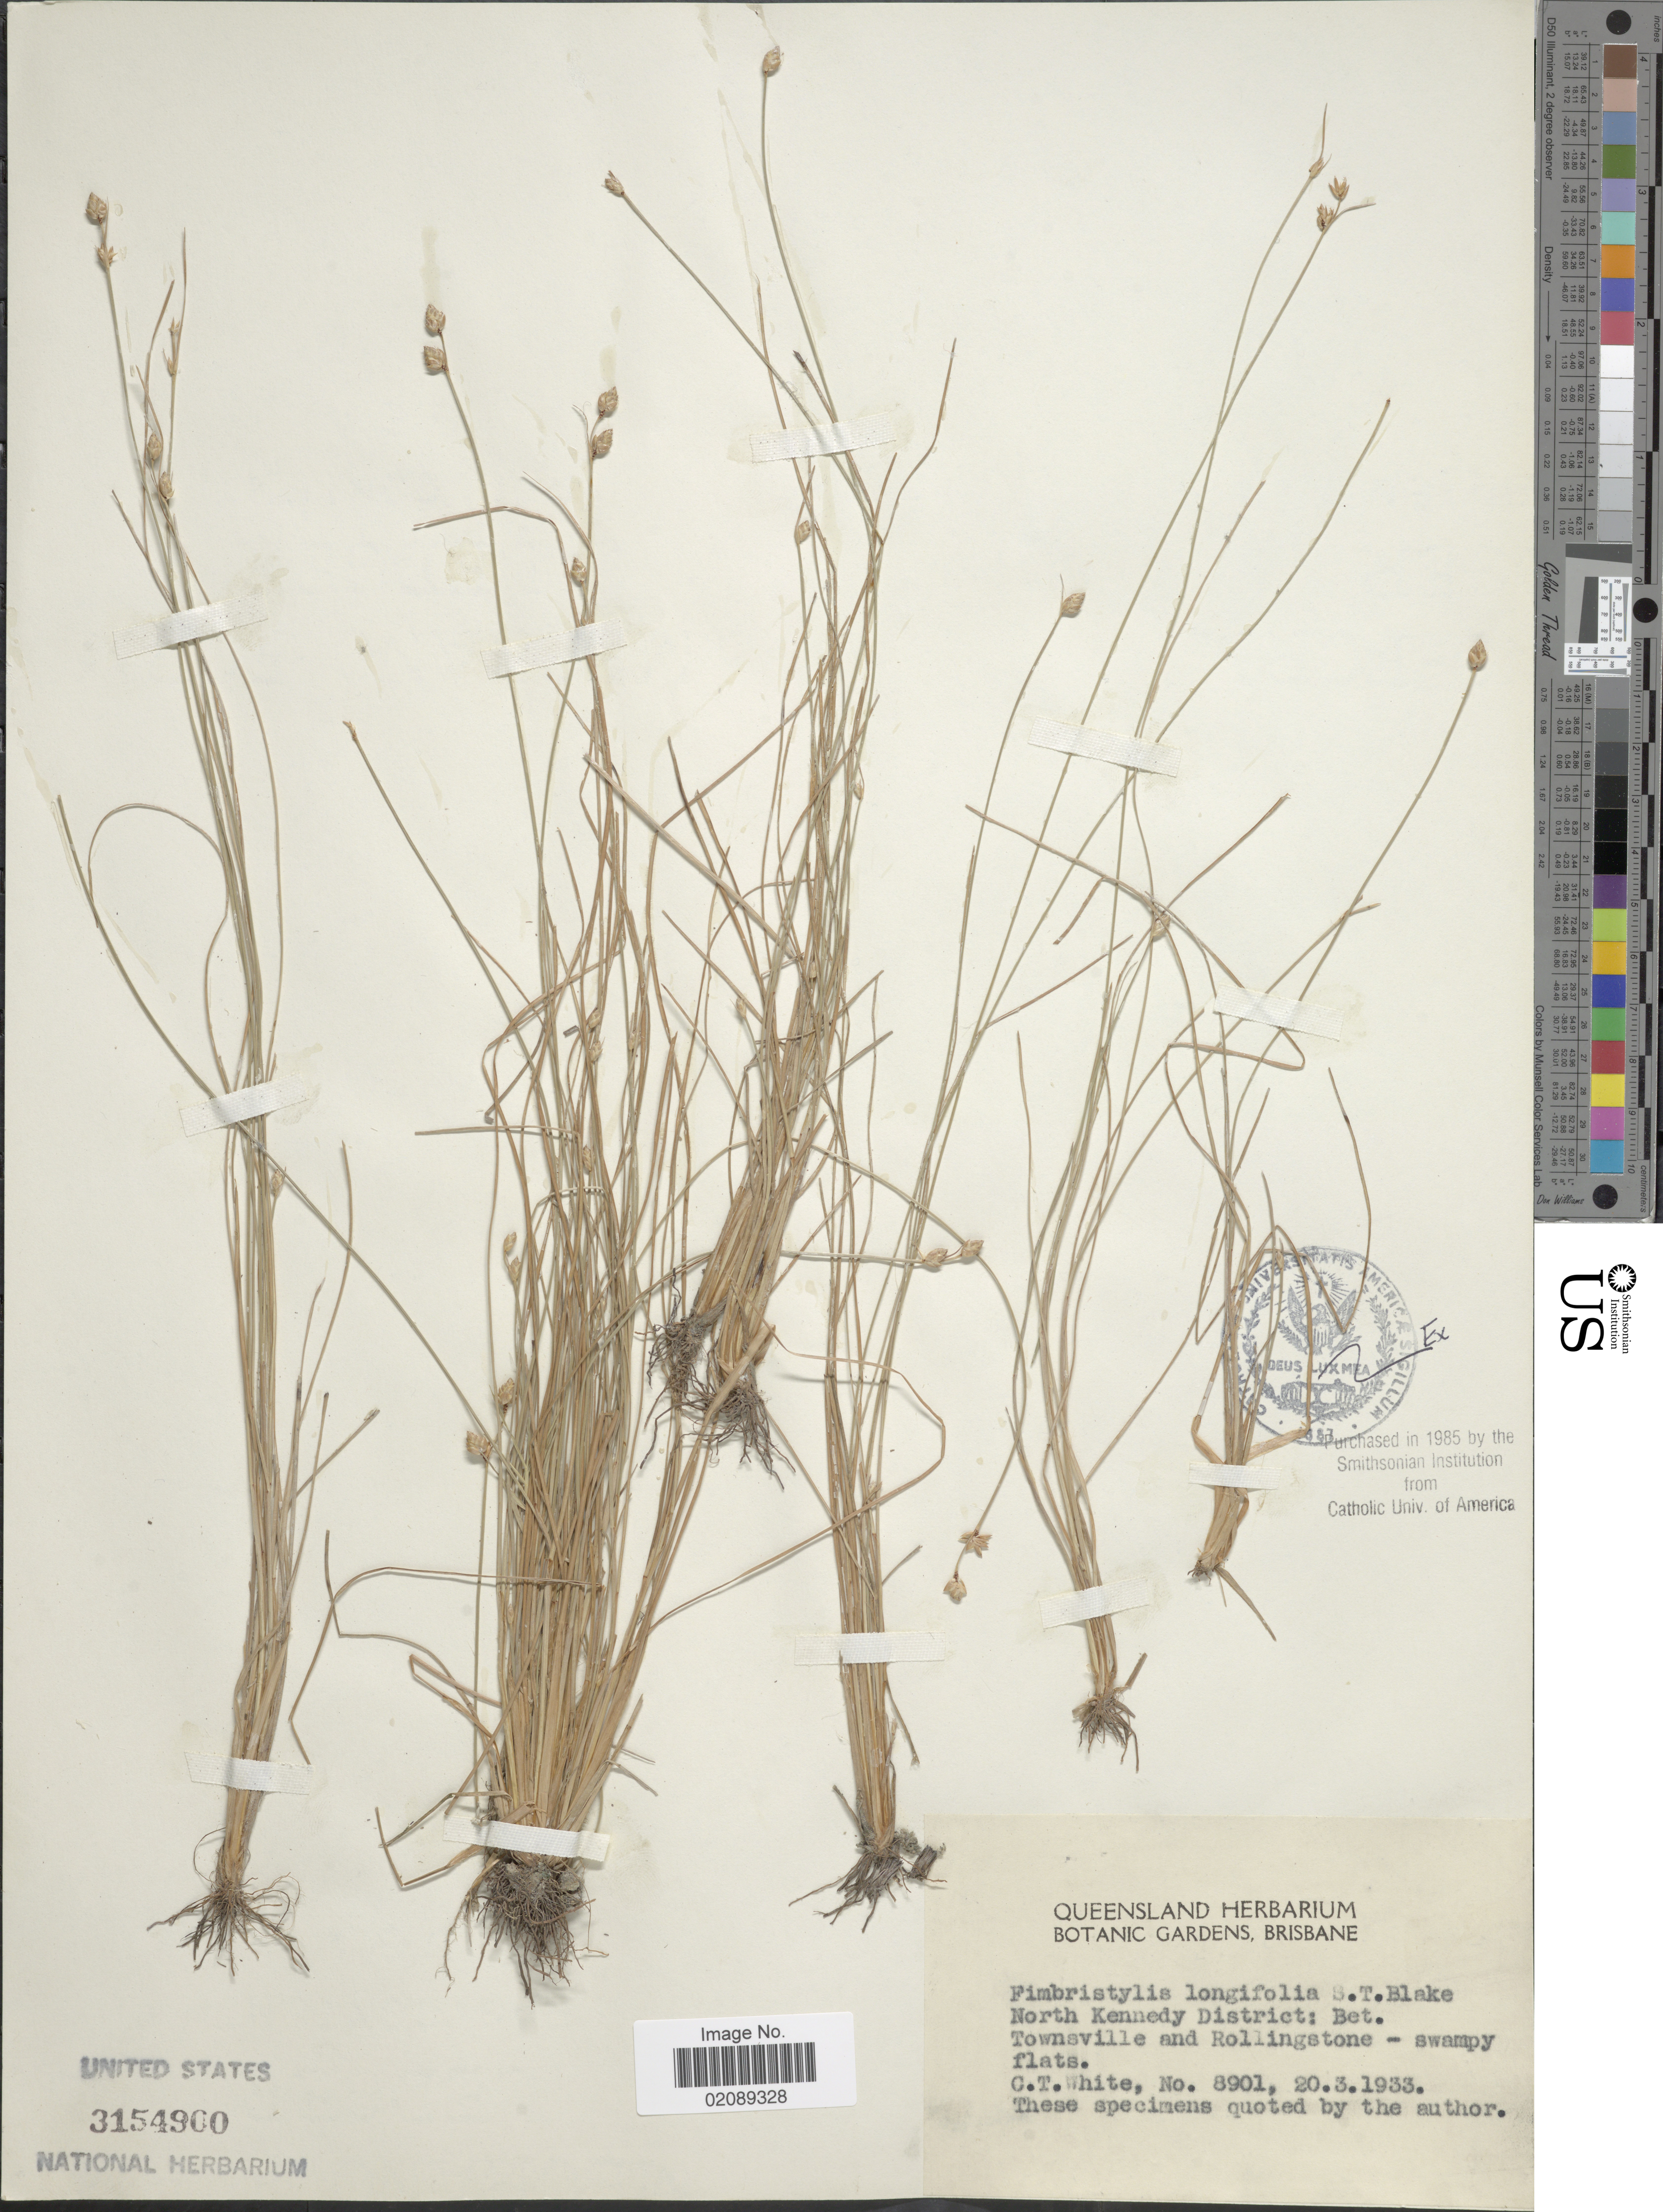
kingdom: Plantae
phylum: Tracheophyta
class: Liliopsida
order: Poales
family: Cyperaceae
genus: Fimbristylis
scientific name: Fimbristylis schoenoides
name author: (Retz.) Vahl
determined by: Strong, Mark T., (BOT), Smithsonian Institution - National Museum of Natural History (UNITED STATES)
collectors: C. T. White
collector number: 8901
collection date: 1933-03-20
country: Australia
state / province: Queensland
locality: North Kennedy District: Bet. Townsville and Rollingstone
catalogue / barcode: US 3154900